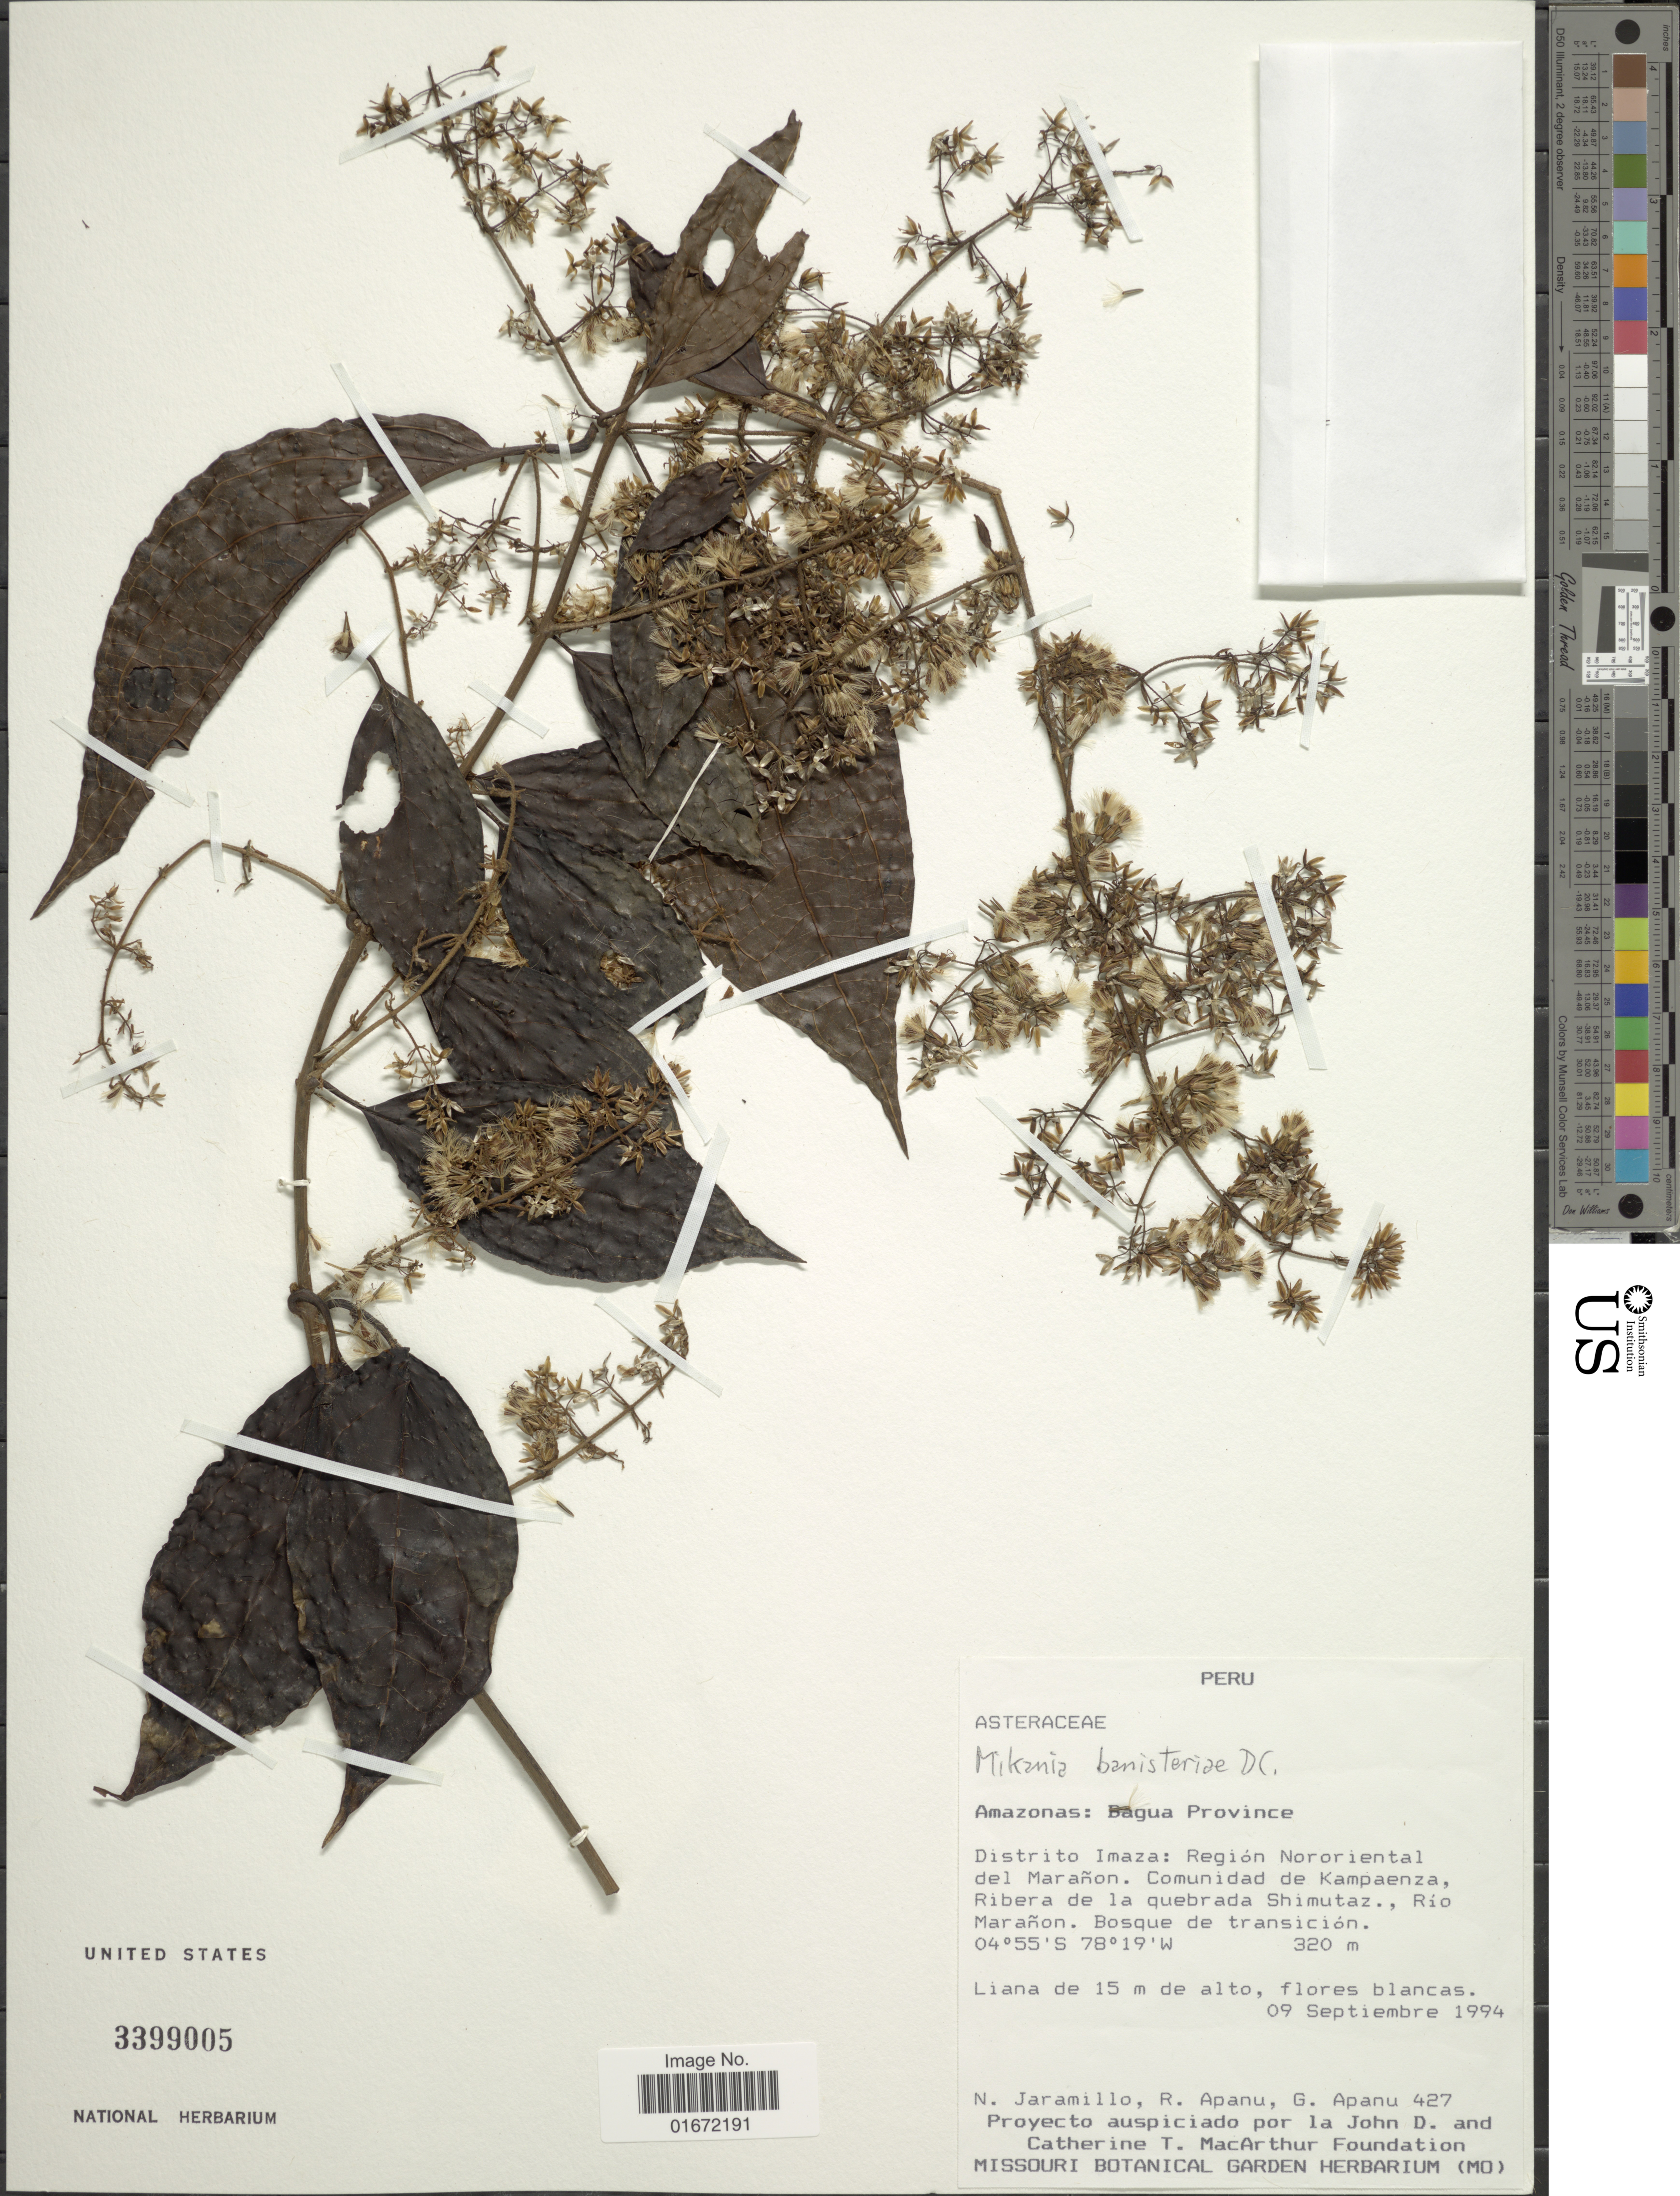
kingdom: Plantae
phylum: Tracheophyta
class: Magnoliopsida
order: Asterales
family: Asteraceae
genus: Mikania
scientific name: Mikania banisteriae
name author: DC.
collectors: N. Jaramillo, R. Apanu & G. Apanu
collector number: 427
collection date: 1994-09-09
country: Peru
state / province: Amazonas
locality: Amazonas: Bagua Province. Distrito Imaza: Región Nororiental del Maraañon. Comunidad de Kampaenza, Ribera de la quebrada Shimutaz, Rio Marañon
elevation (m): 320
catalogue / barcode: US 3399005